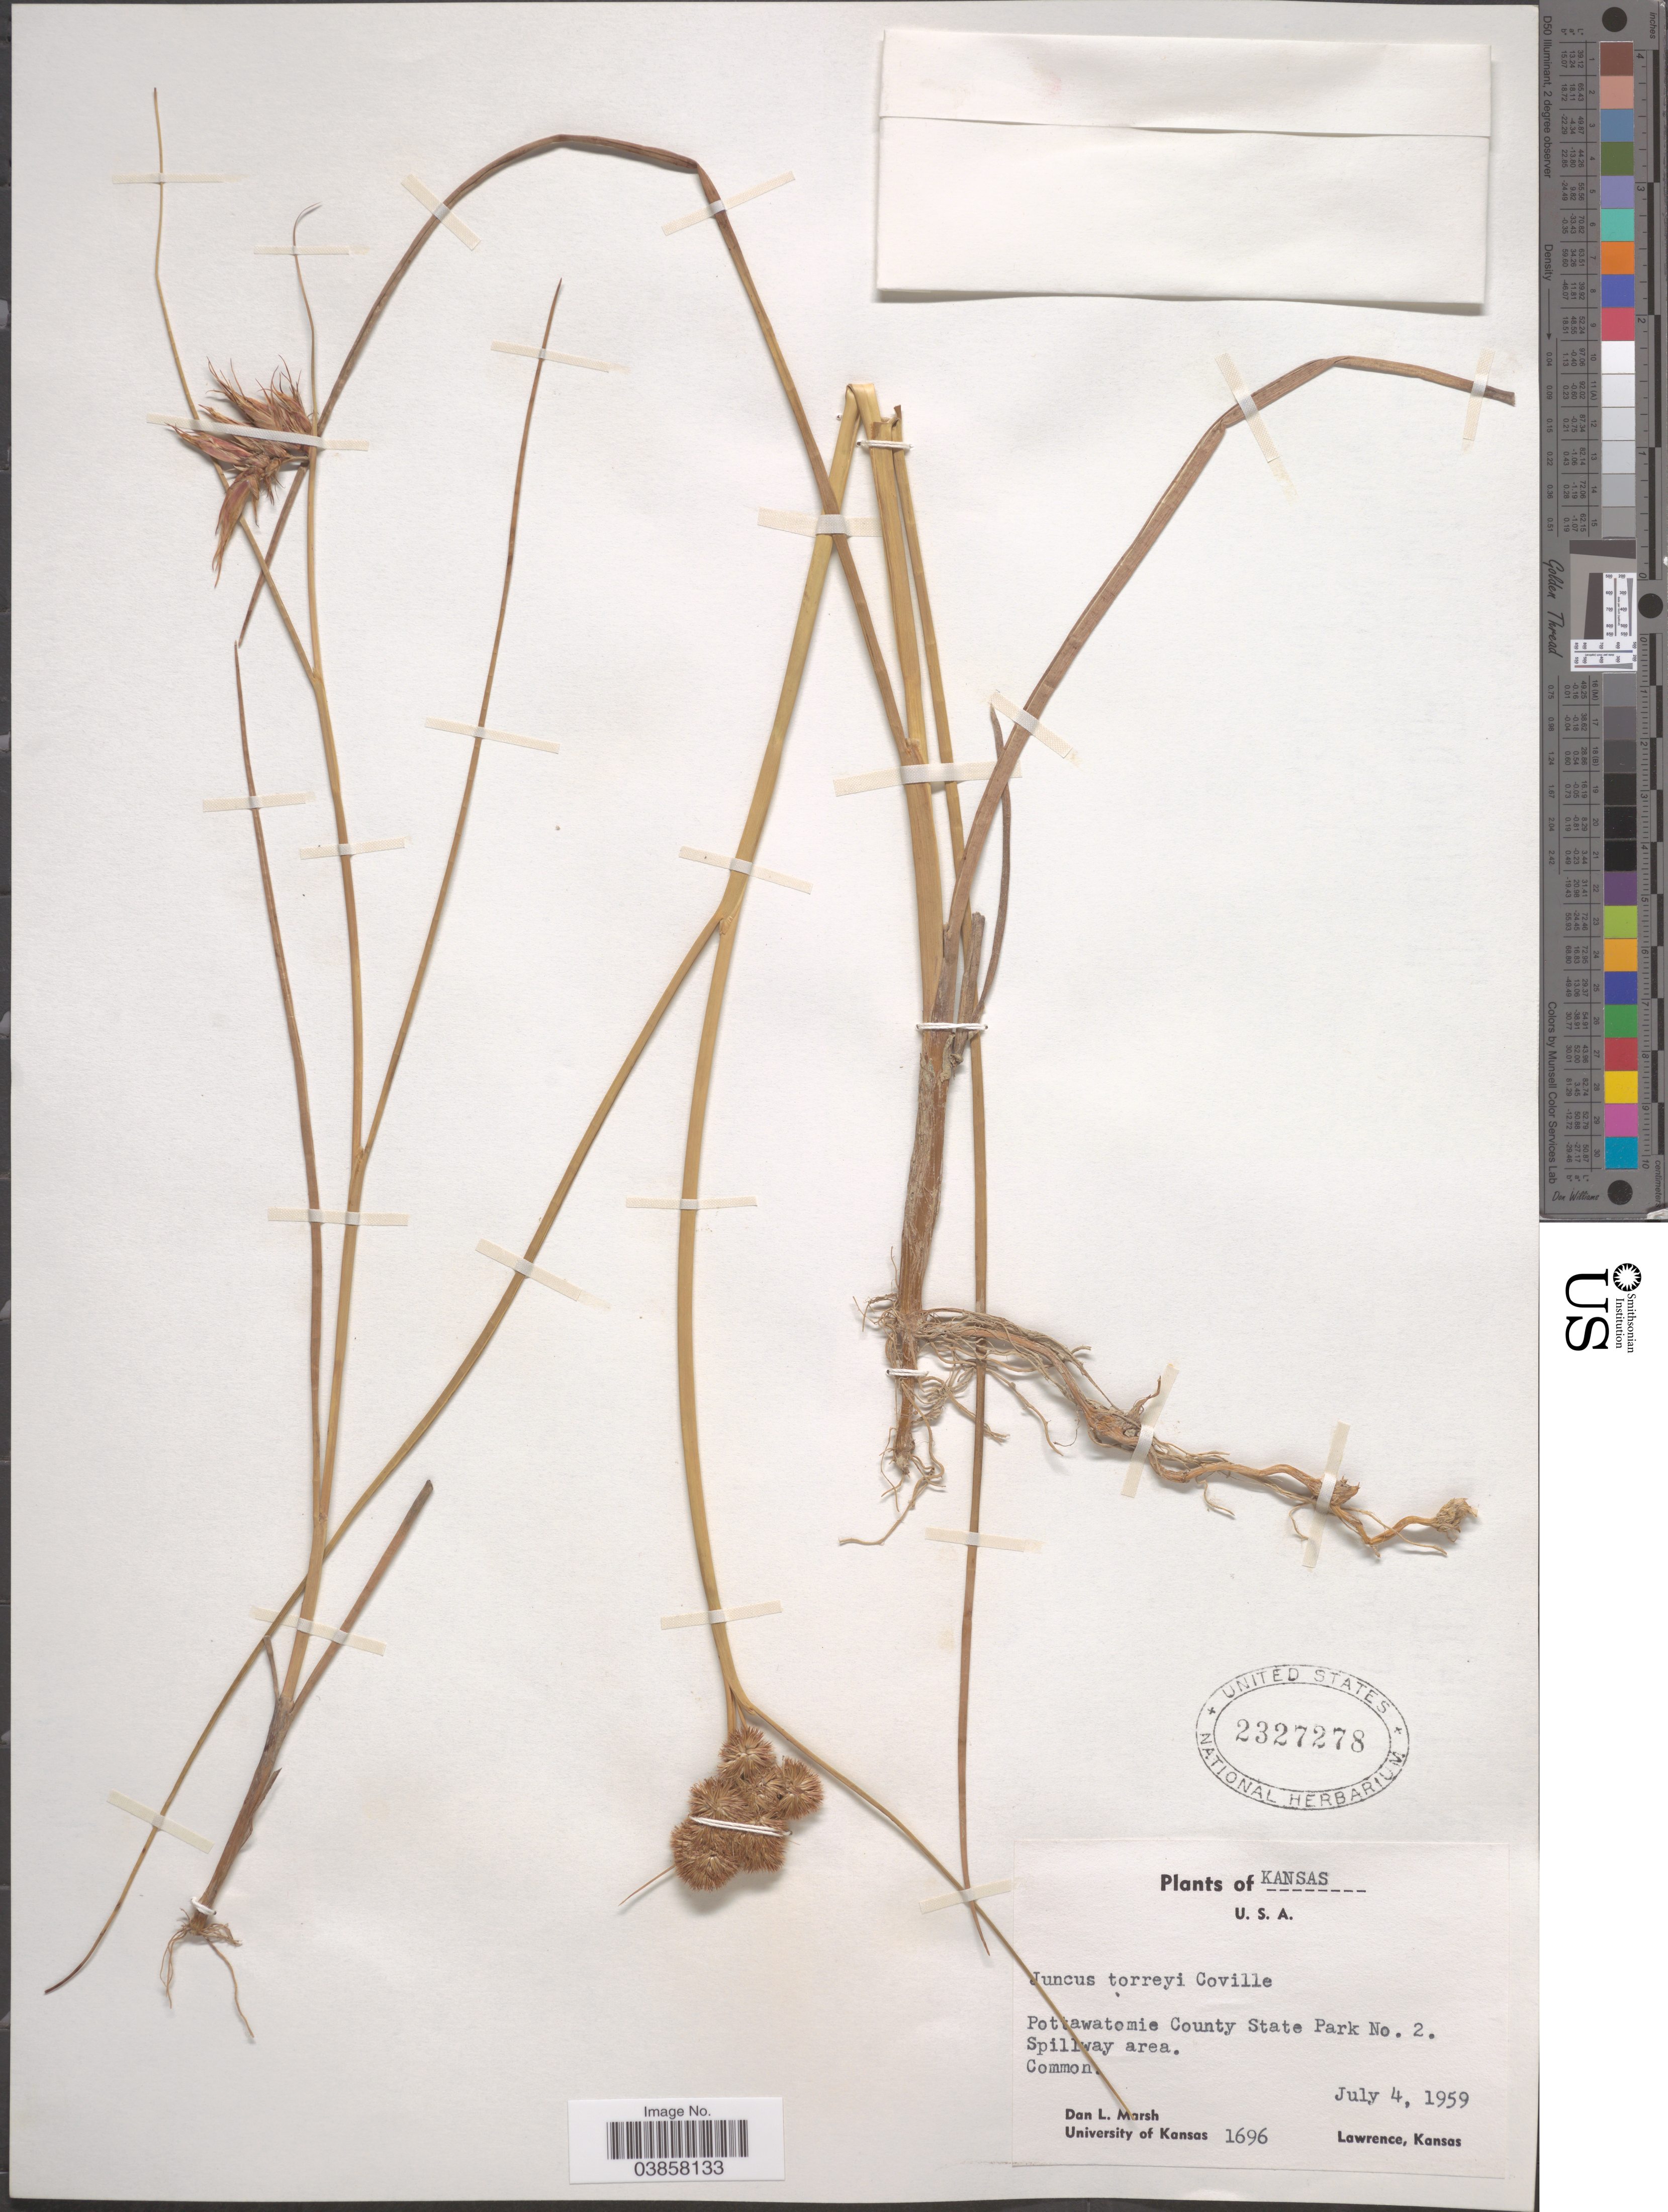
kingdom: Plantae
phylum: Tracheophyta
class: Liliopsida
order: Poales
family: Juncaceae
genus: Juncus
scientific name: Juncus torreyi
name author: Coville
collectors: D. L. Marsh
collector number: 1696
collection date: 1959-07-04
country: United States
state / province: Kansas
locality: Pottawatomie County State Park No. 2. Spillway area.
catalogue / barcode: US 2327278